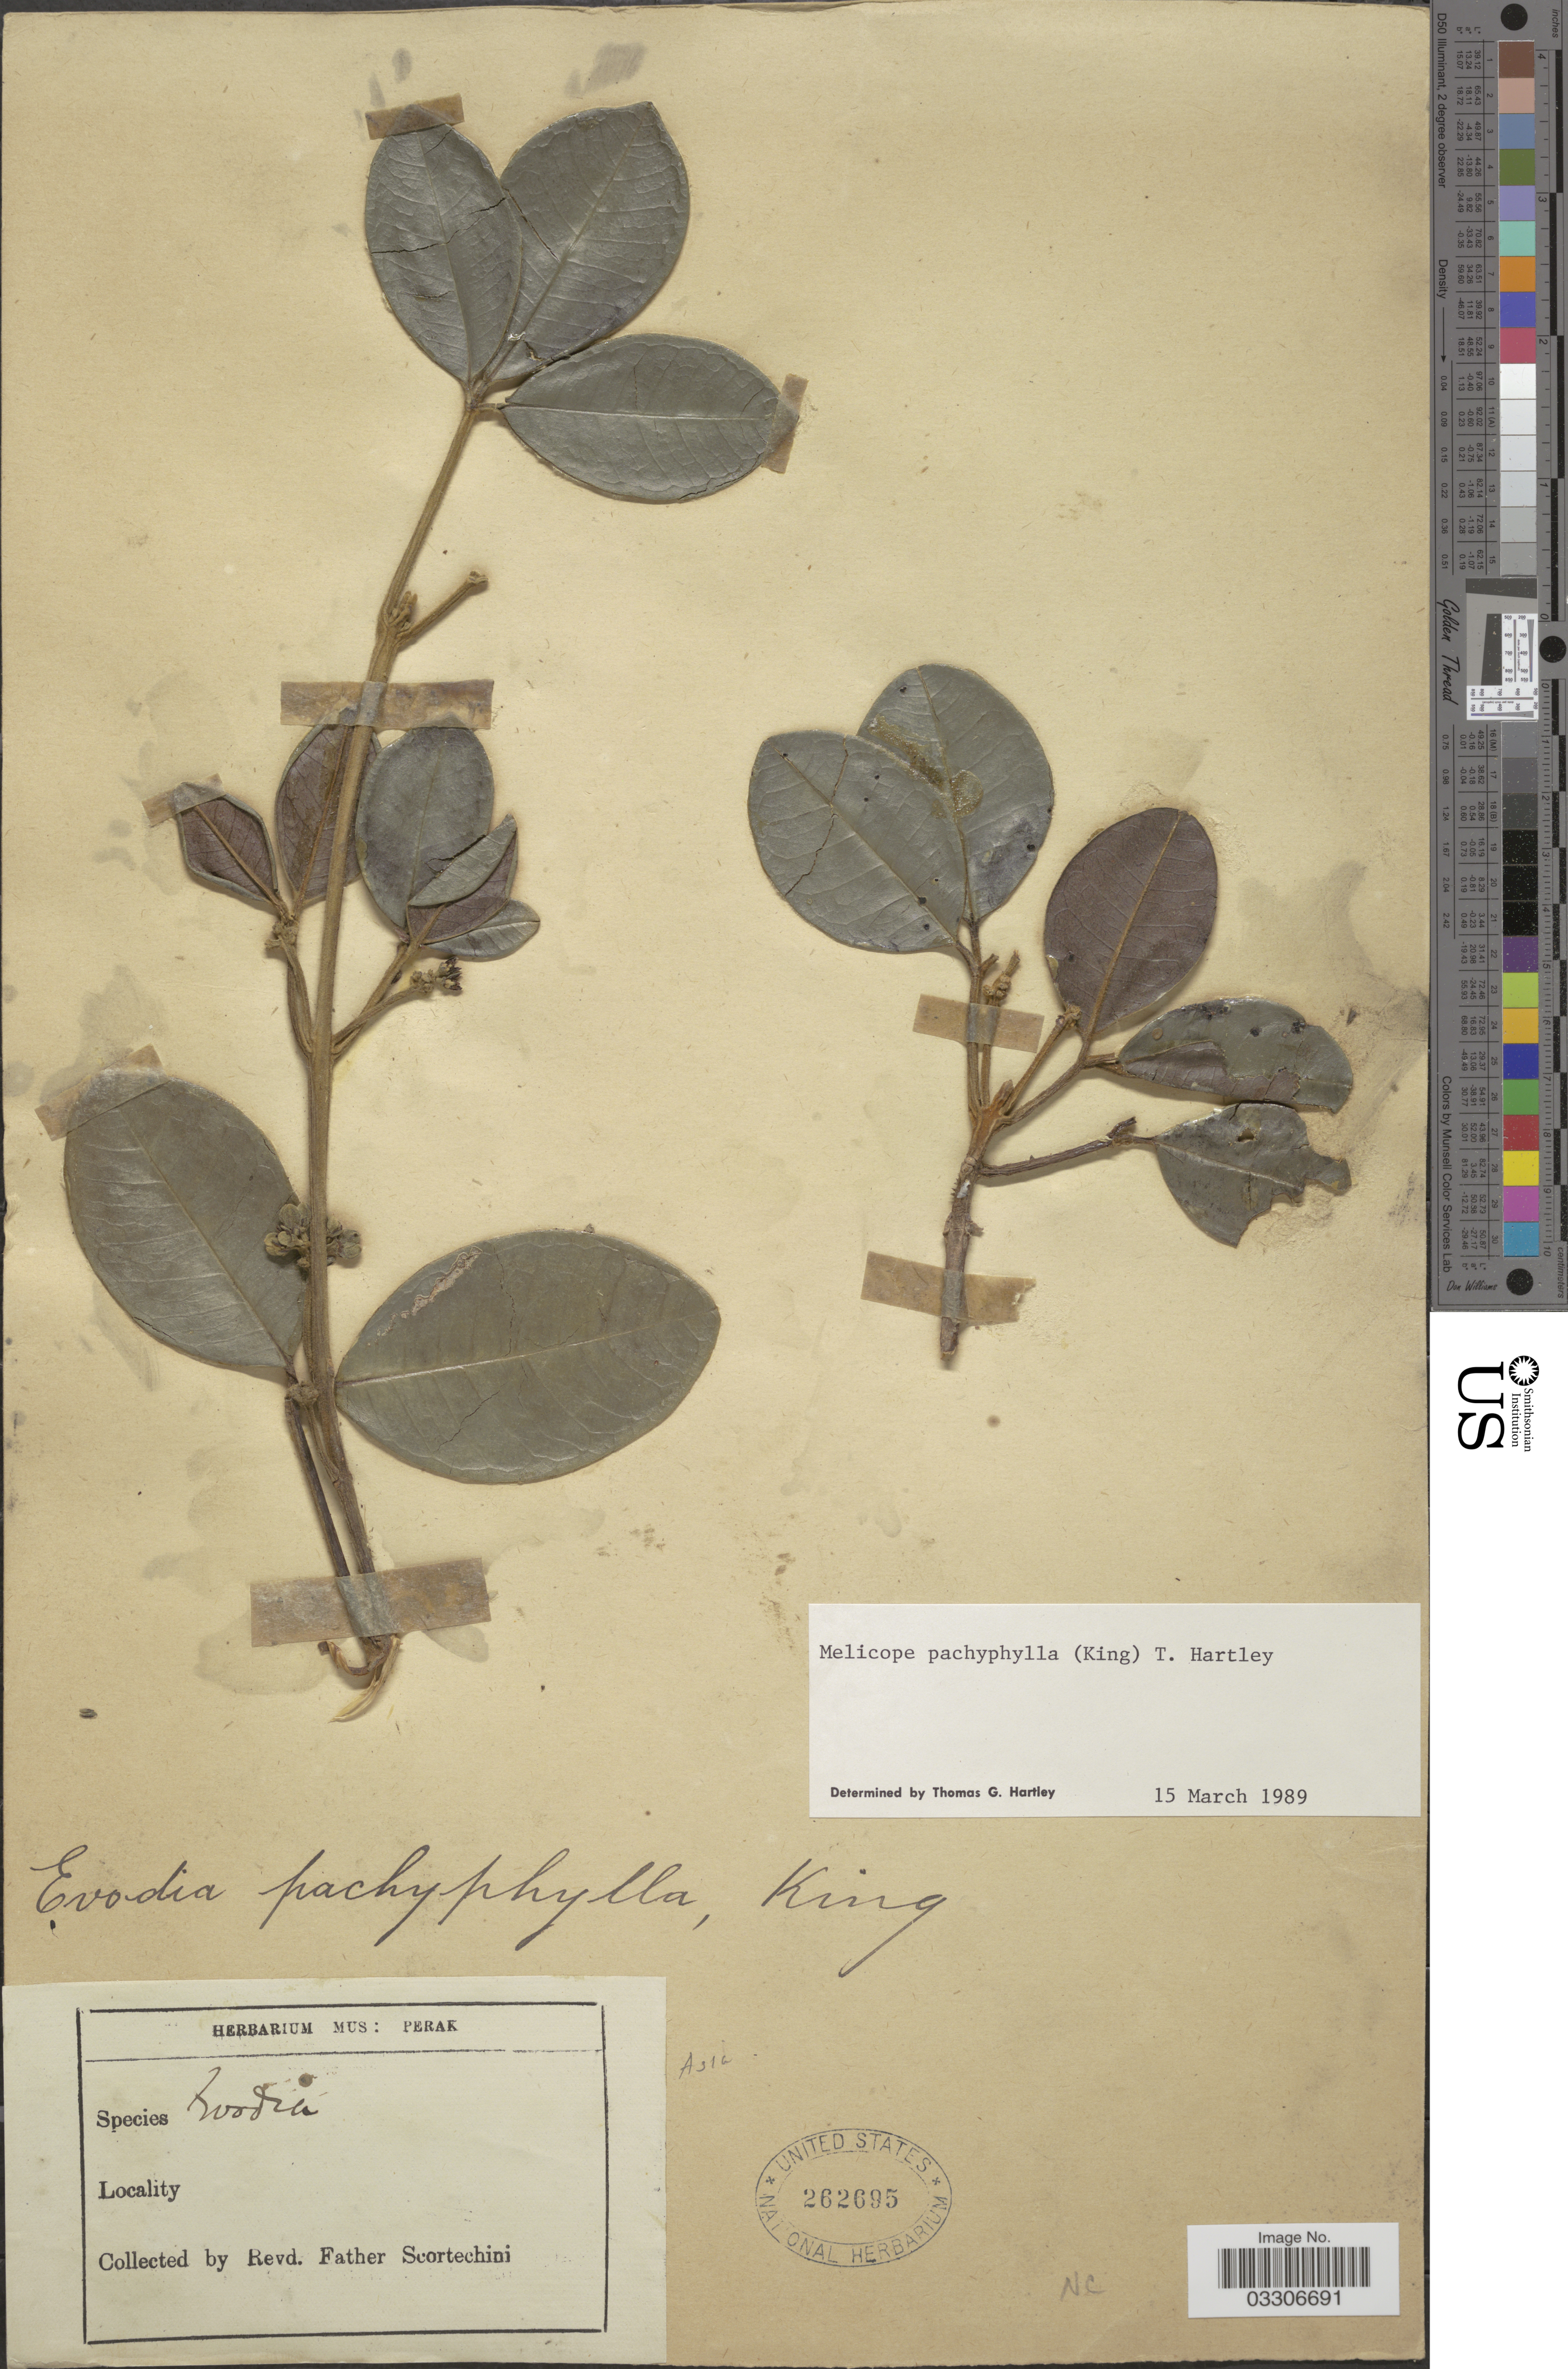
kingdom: Plantae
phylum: Tracheophyta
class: Magnoliopsida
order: Sapindales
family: Rutaceae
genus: Melicope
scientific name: Melicope pachyphylla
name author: (King) T.G. Hartley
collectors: Fr. Scortechini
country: Malaysia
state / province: Perak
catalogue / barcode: US 262695